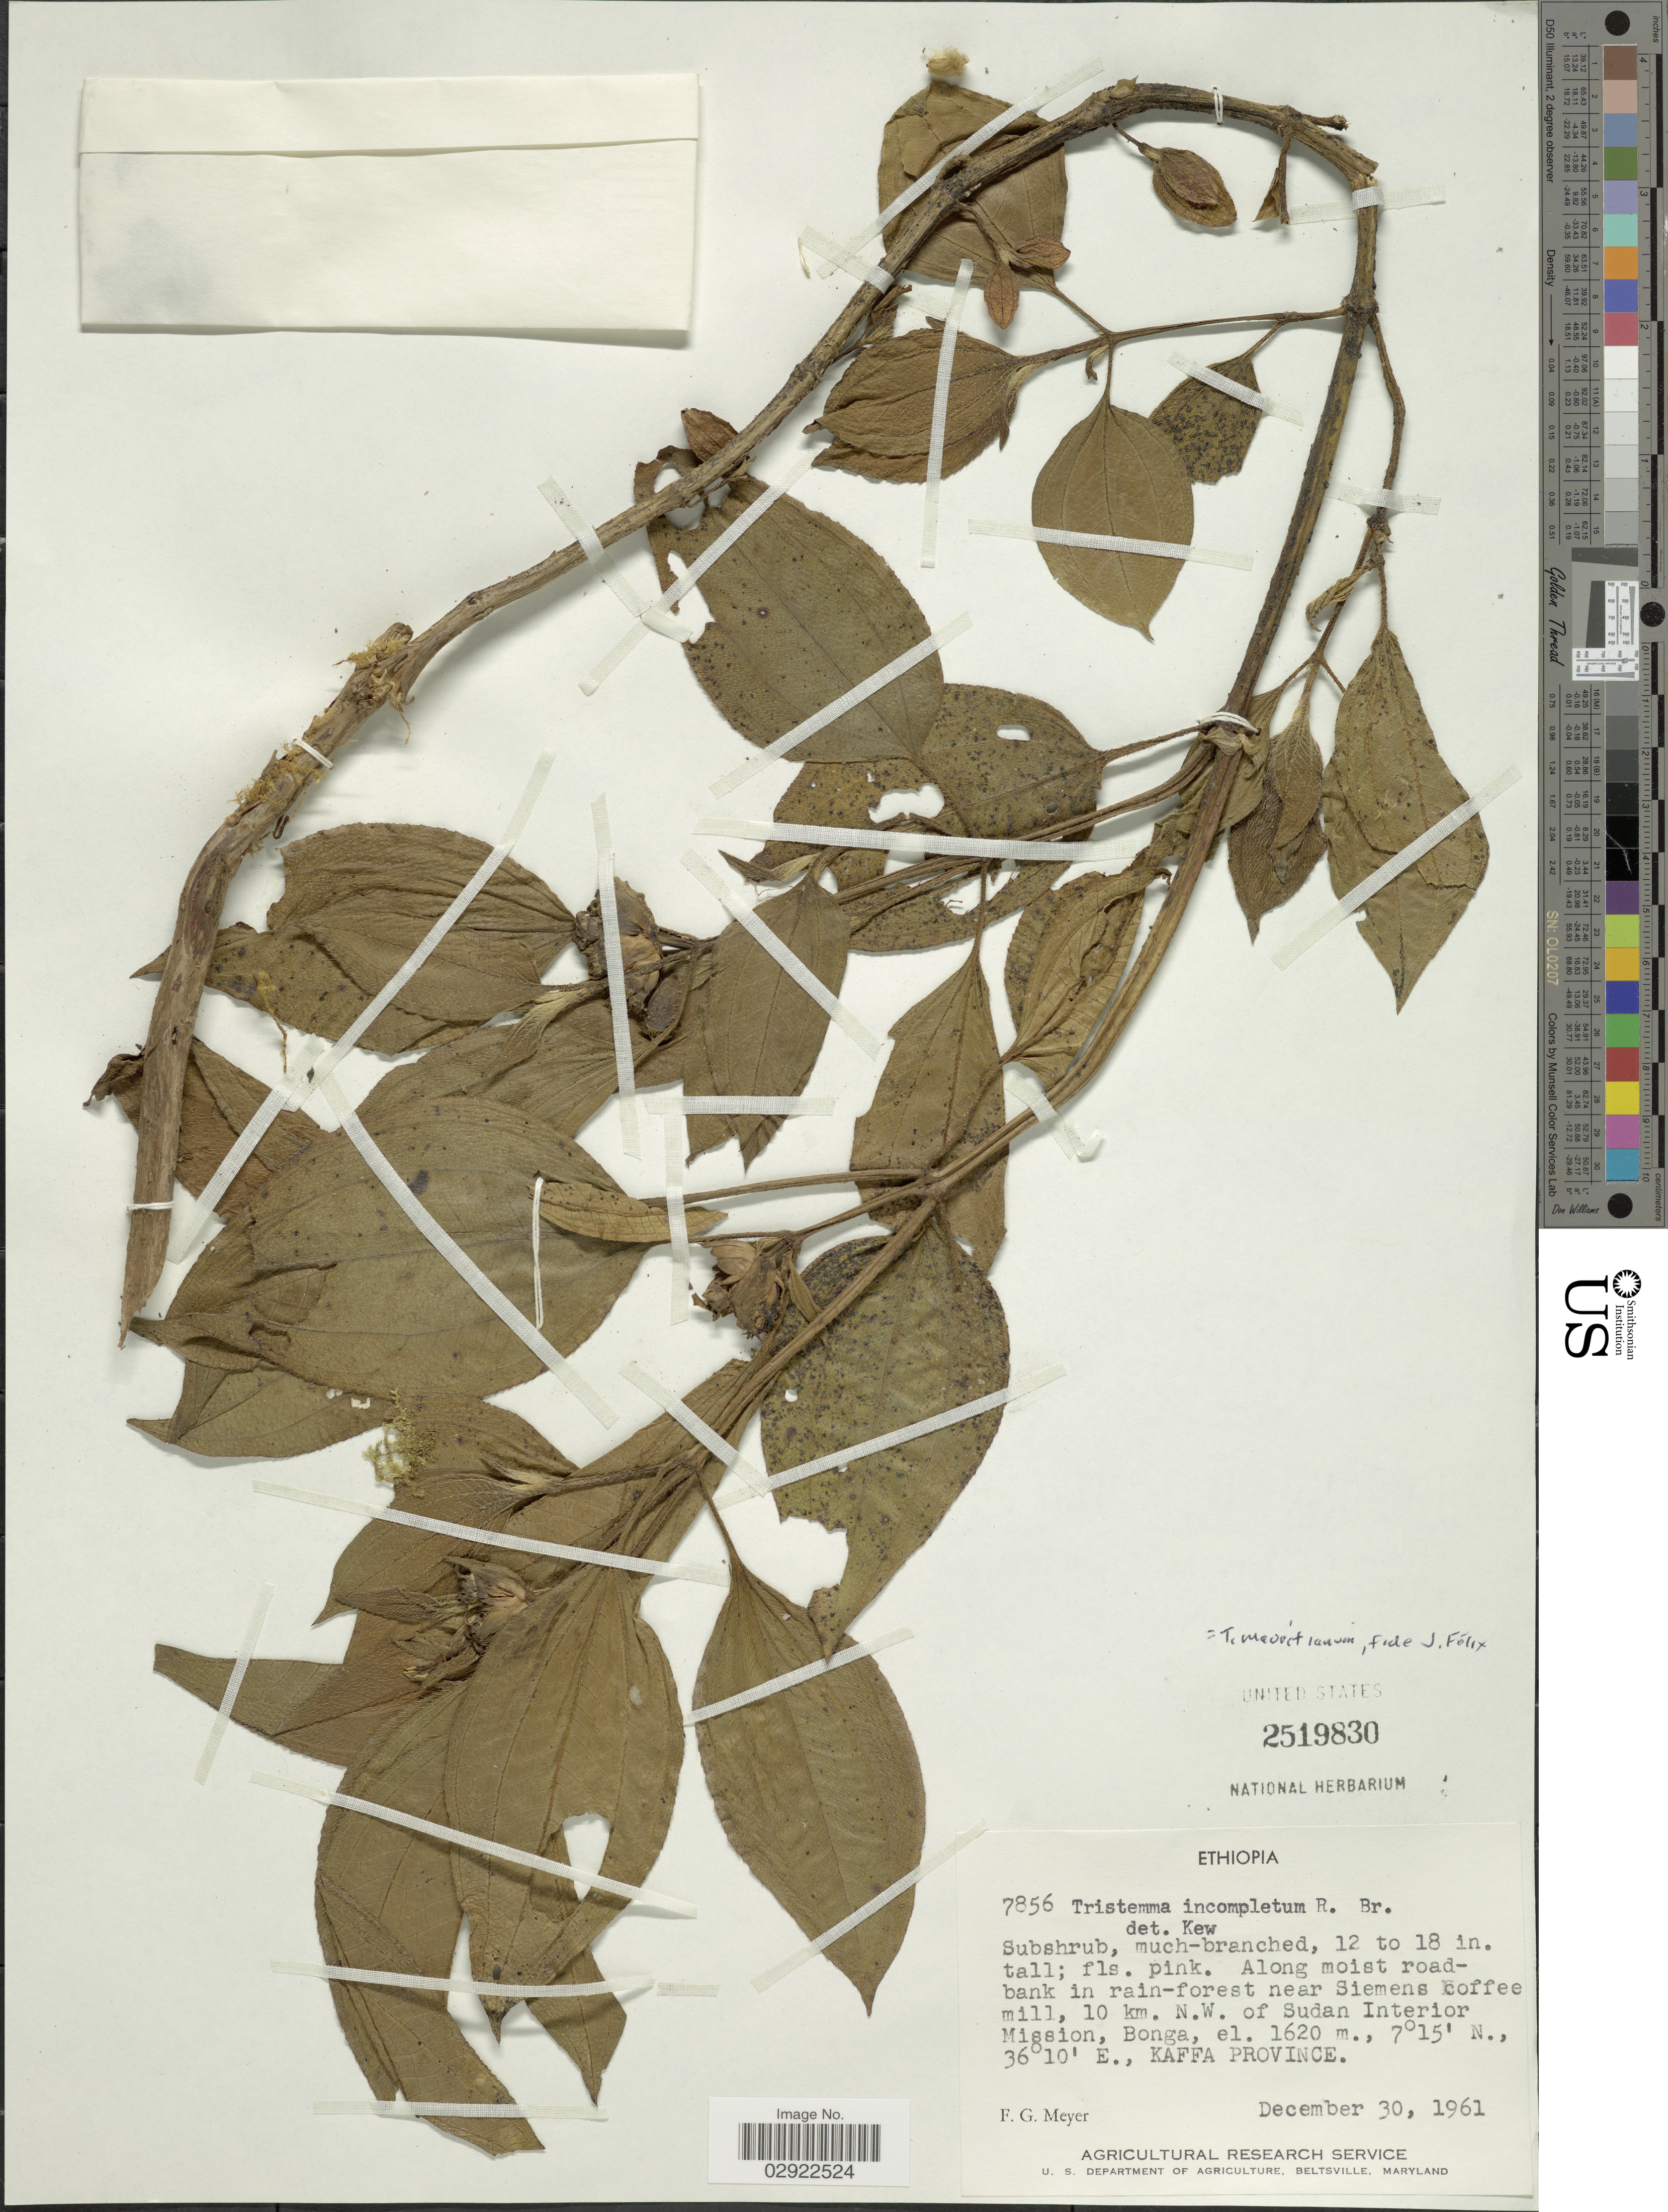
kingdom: Plantae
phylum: Tracheophyta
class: Magnoliopsida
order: Myrtales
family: Melastomataceae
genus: Tristemma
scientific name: Tristemma mauritianum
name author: J.F. Gmel.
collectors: F. G. Meyer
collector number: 7856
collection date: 1961-12-30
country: Ethiopia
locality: Along moist road-bank in rain-forest near Siemens coffee mill, 10 km. N.W. of Sudan Interior Mission, Bonga. Kaffa Province.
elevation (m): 1620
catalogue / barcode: US 2519830